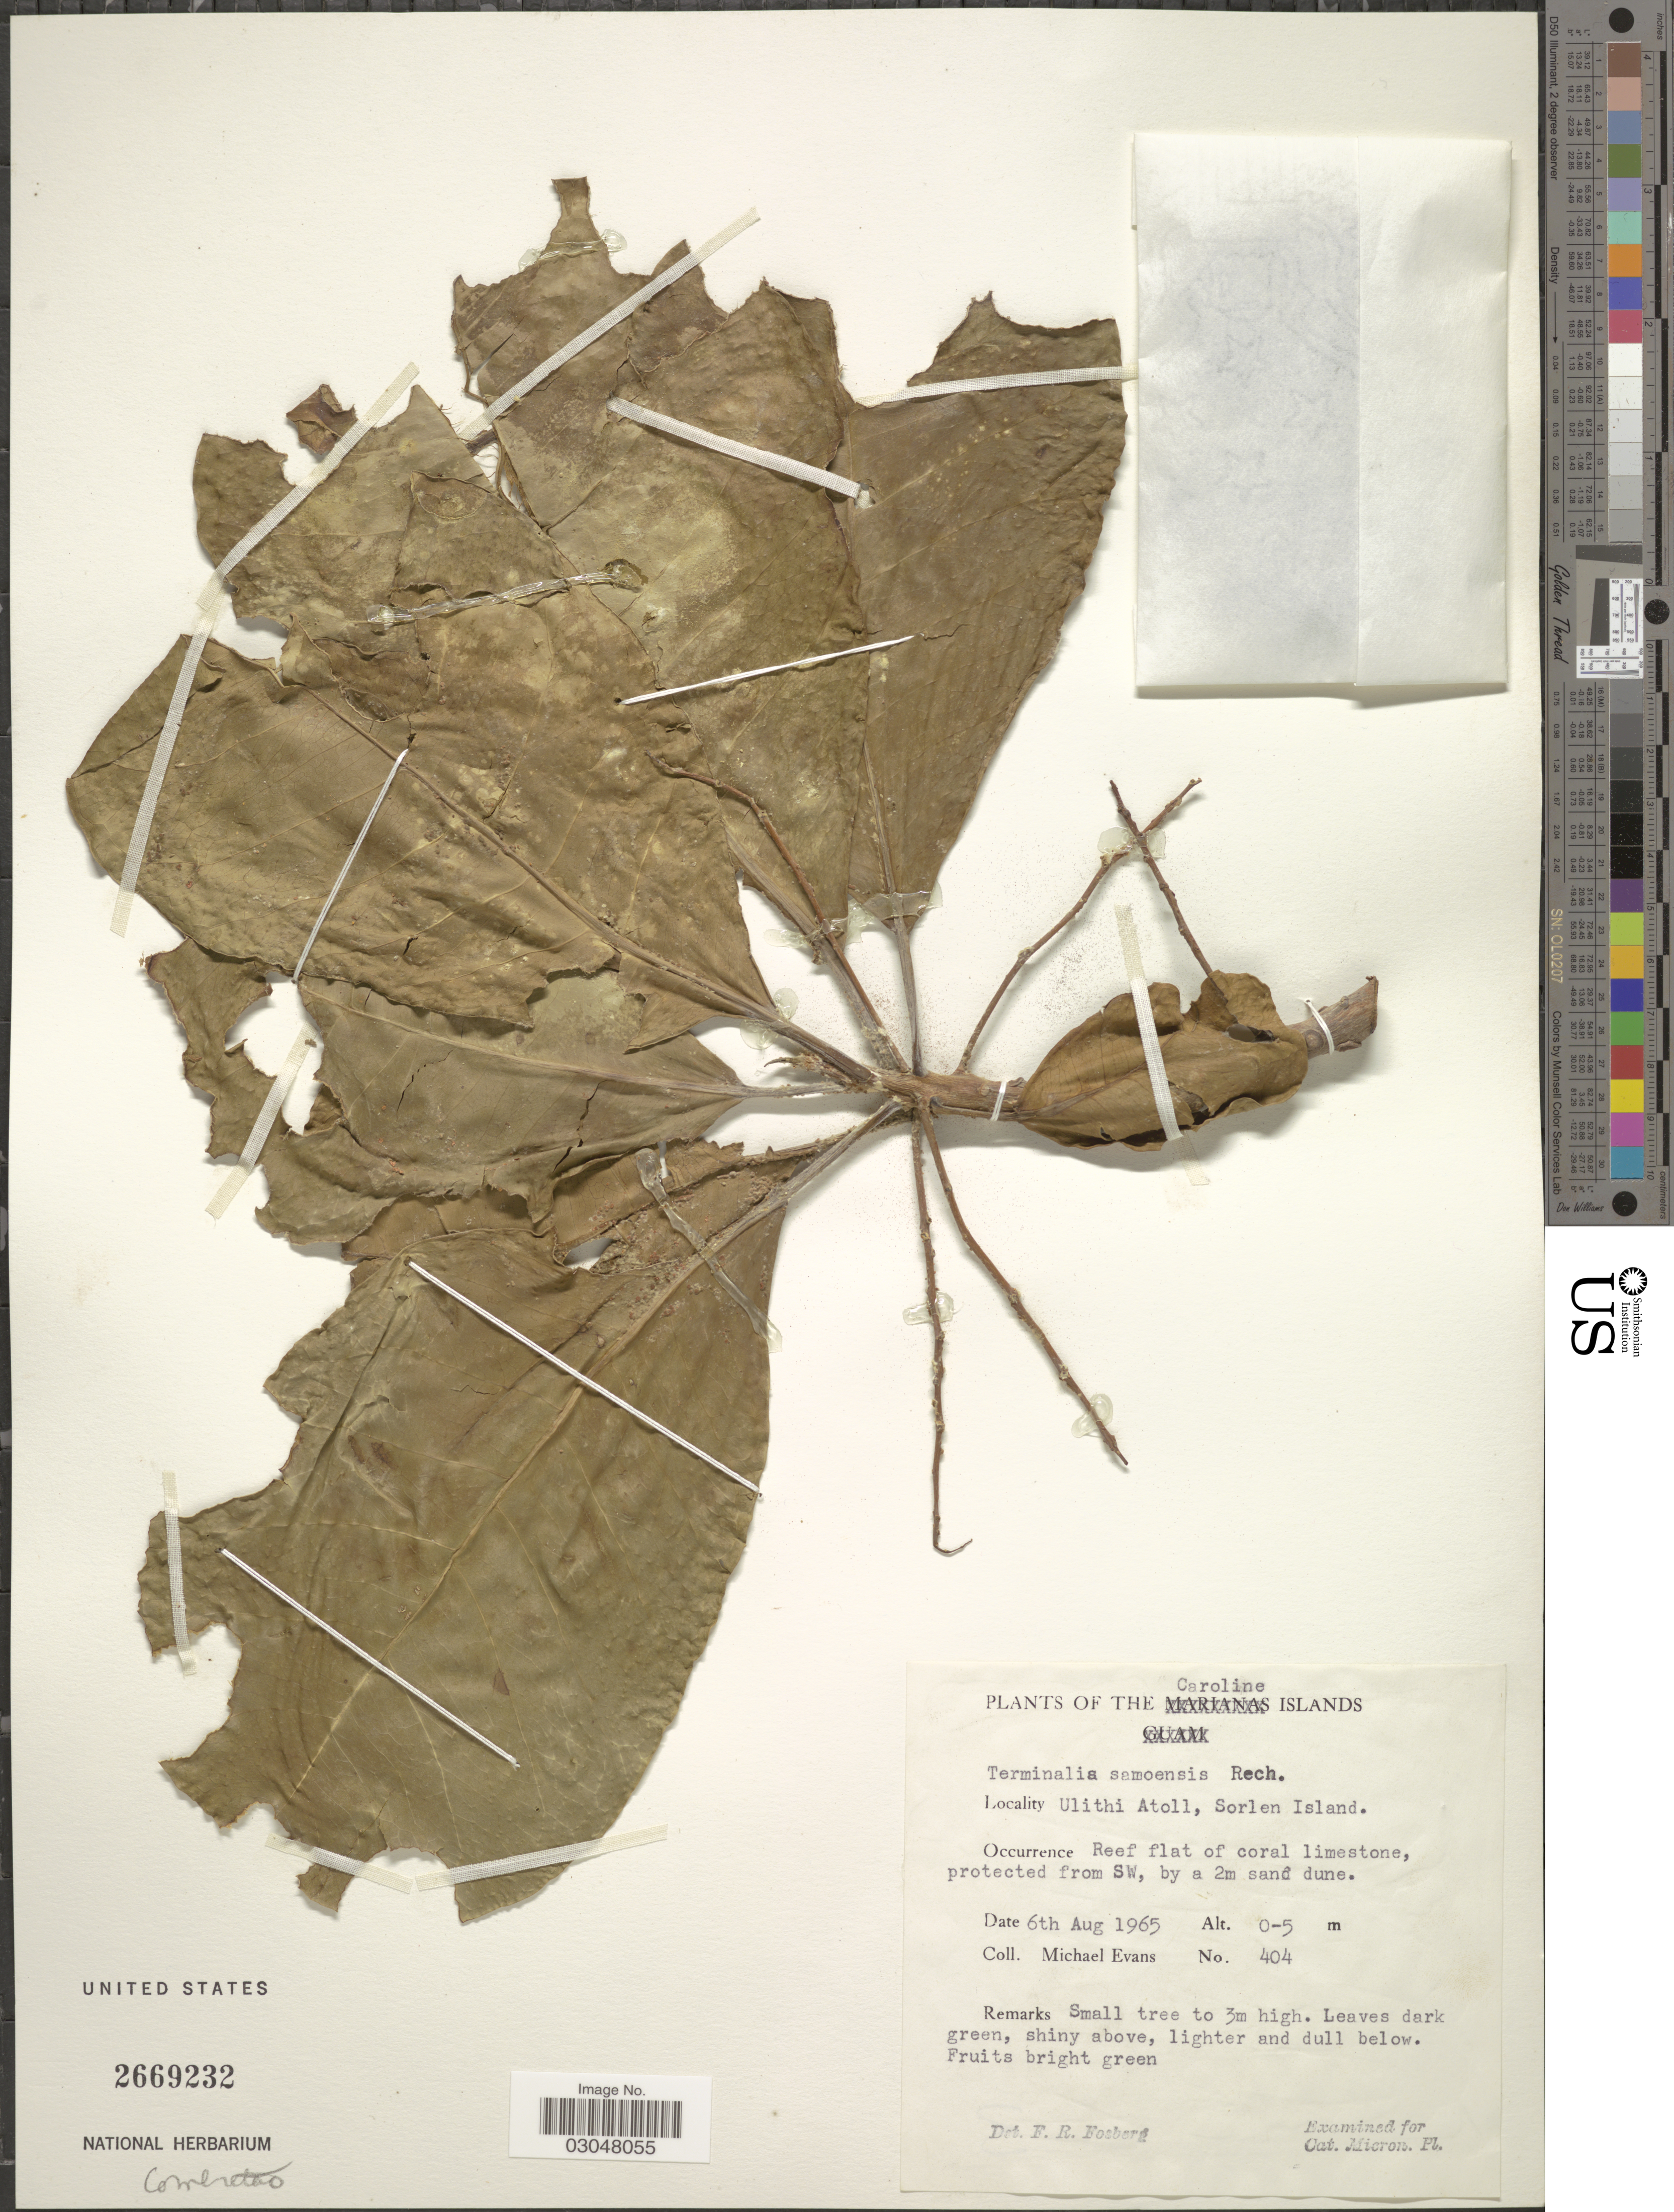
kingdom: Plantae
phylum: Tracheophyta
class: Magnoliopsida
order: Myrtales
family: Combretaceae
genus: Terminalia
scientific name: Terminalia samoensis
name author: Rech.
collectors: M. Evans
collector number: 404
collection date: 1965-08-06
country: Micronesia, Federated States of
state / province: Yap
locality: The Caroline Islands. Ulithi Atoll, Sorlen Island.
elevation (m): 0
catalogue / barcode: US 2669232